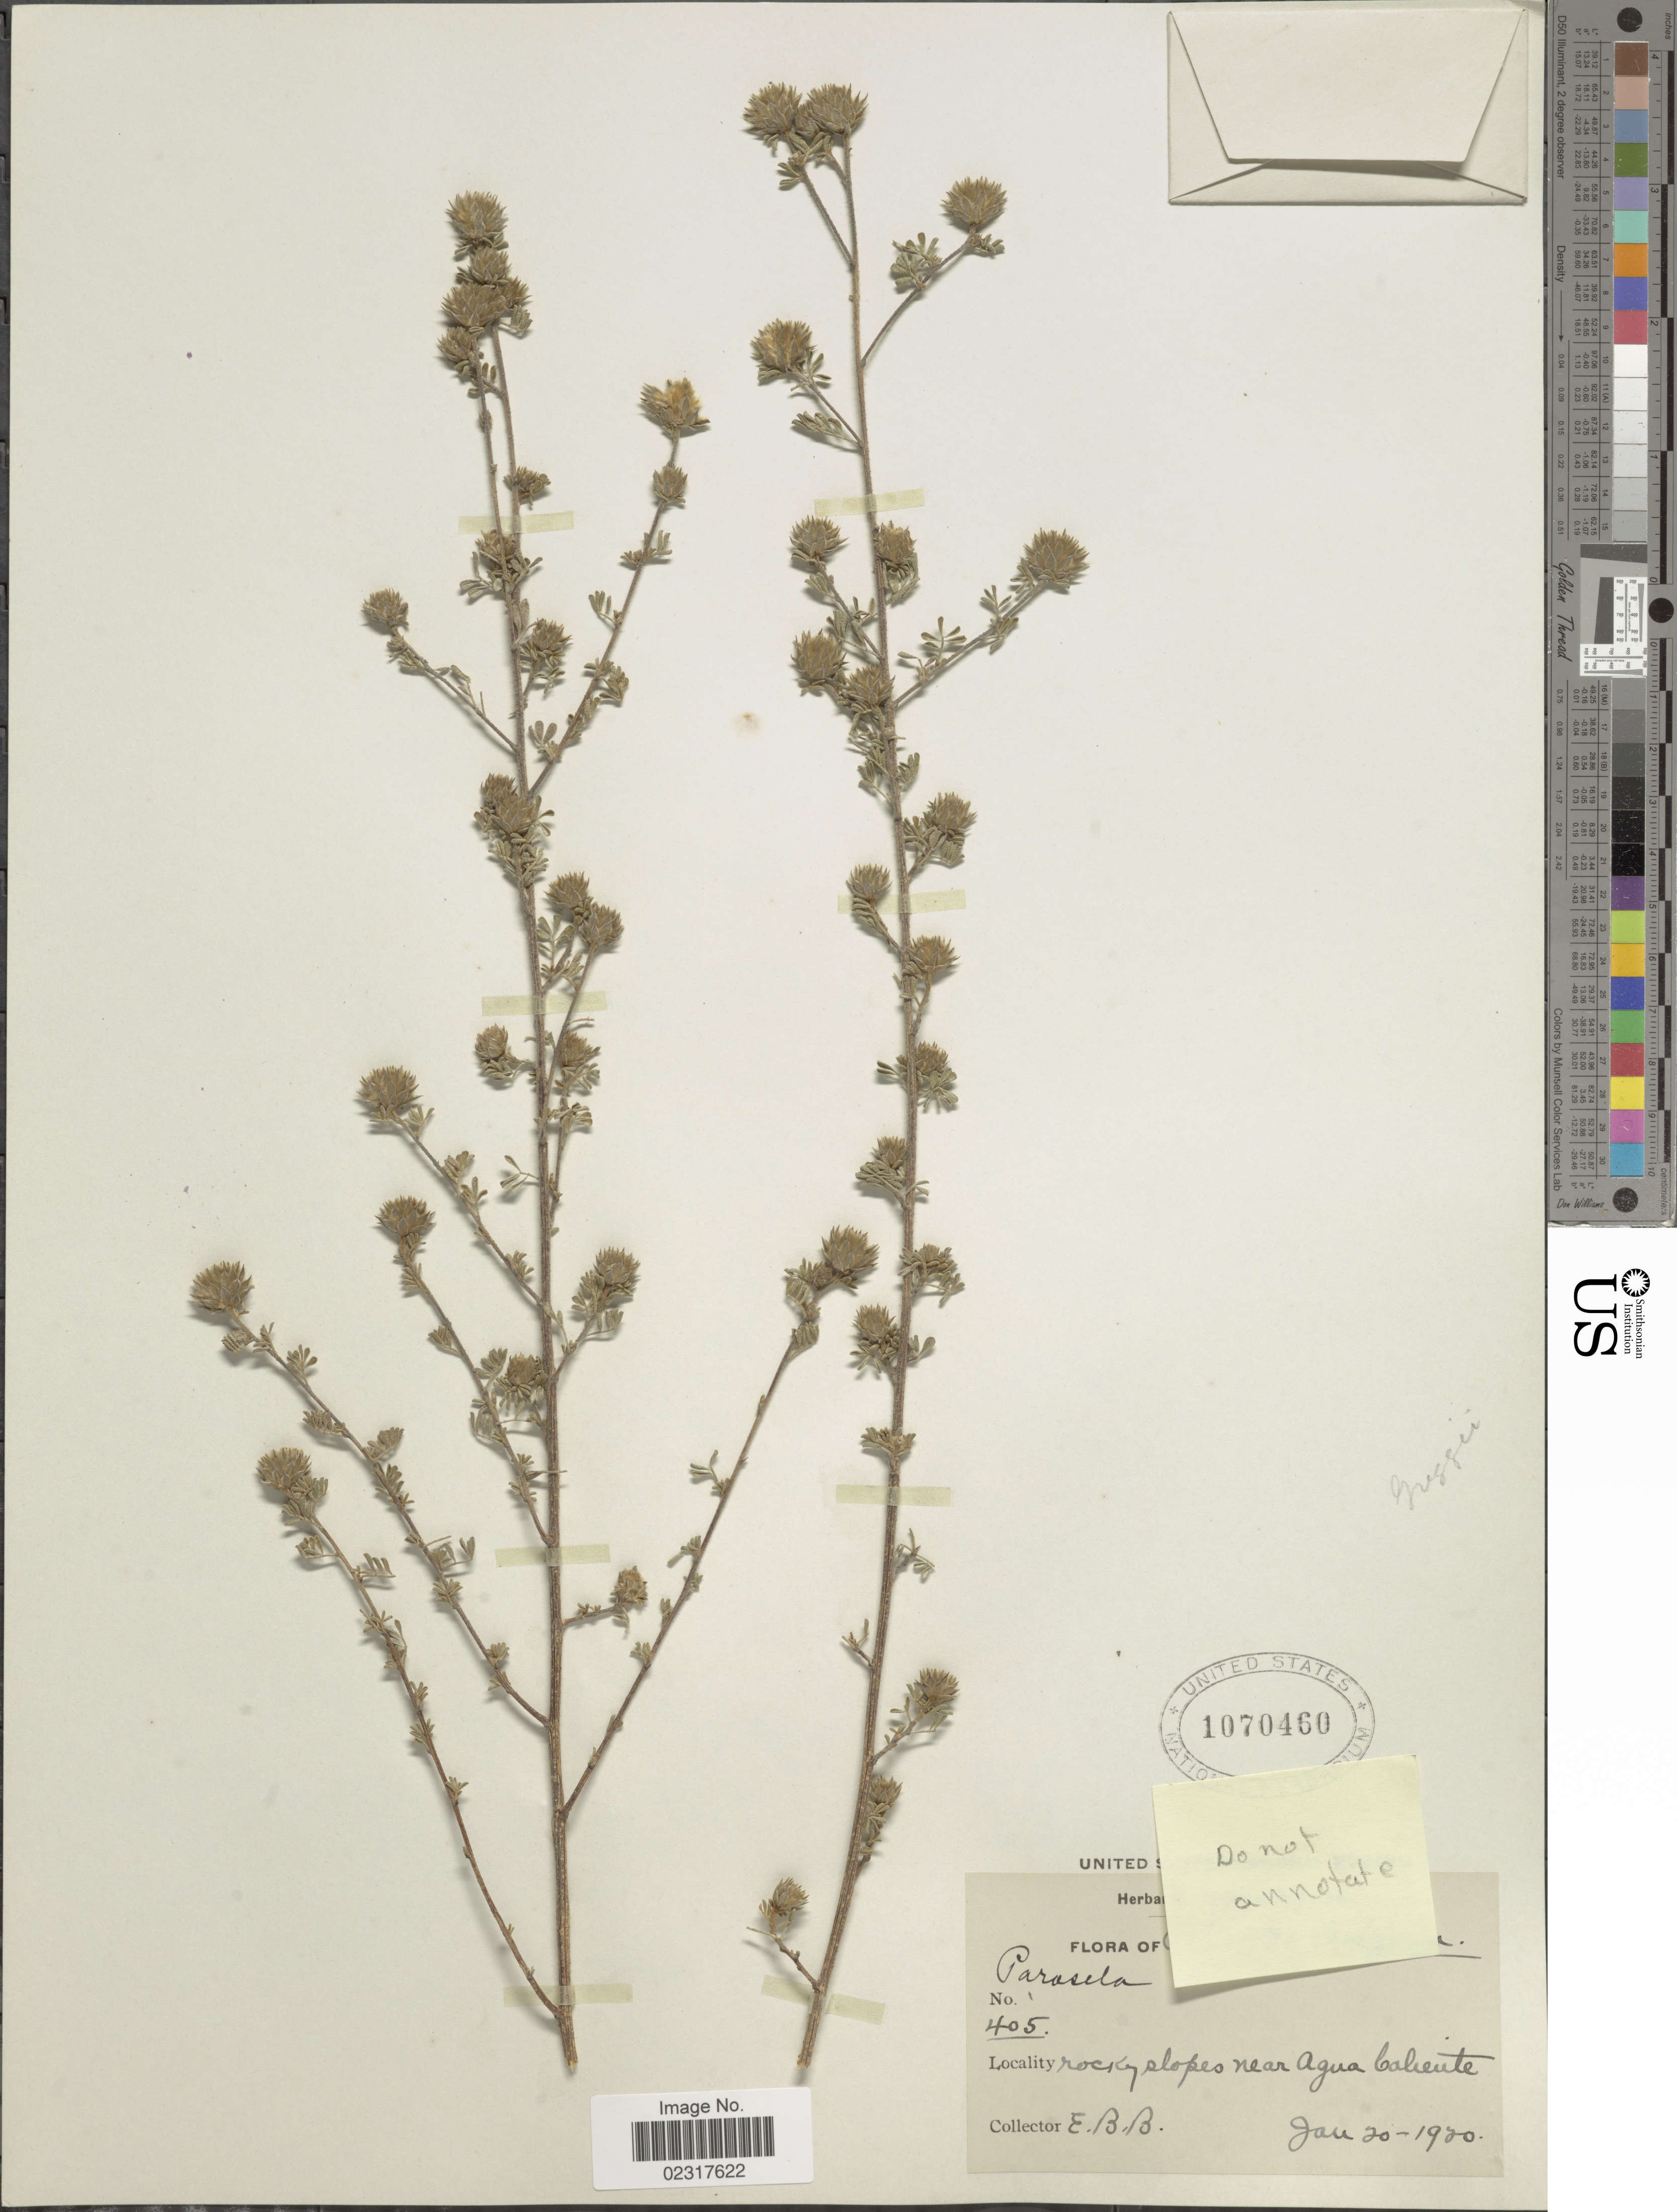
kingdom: Plantae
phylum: Tracheophyta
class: Magnoliopsida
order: Fabales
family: Fabaceae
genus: Dalea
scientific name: Dalea greggii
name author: A. Gray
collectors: E.B.B.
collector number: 405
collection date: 1920-01-20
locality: [illegible text], Near Agua Caliente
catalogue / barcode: US 1070460